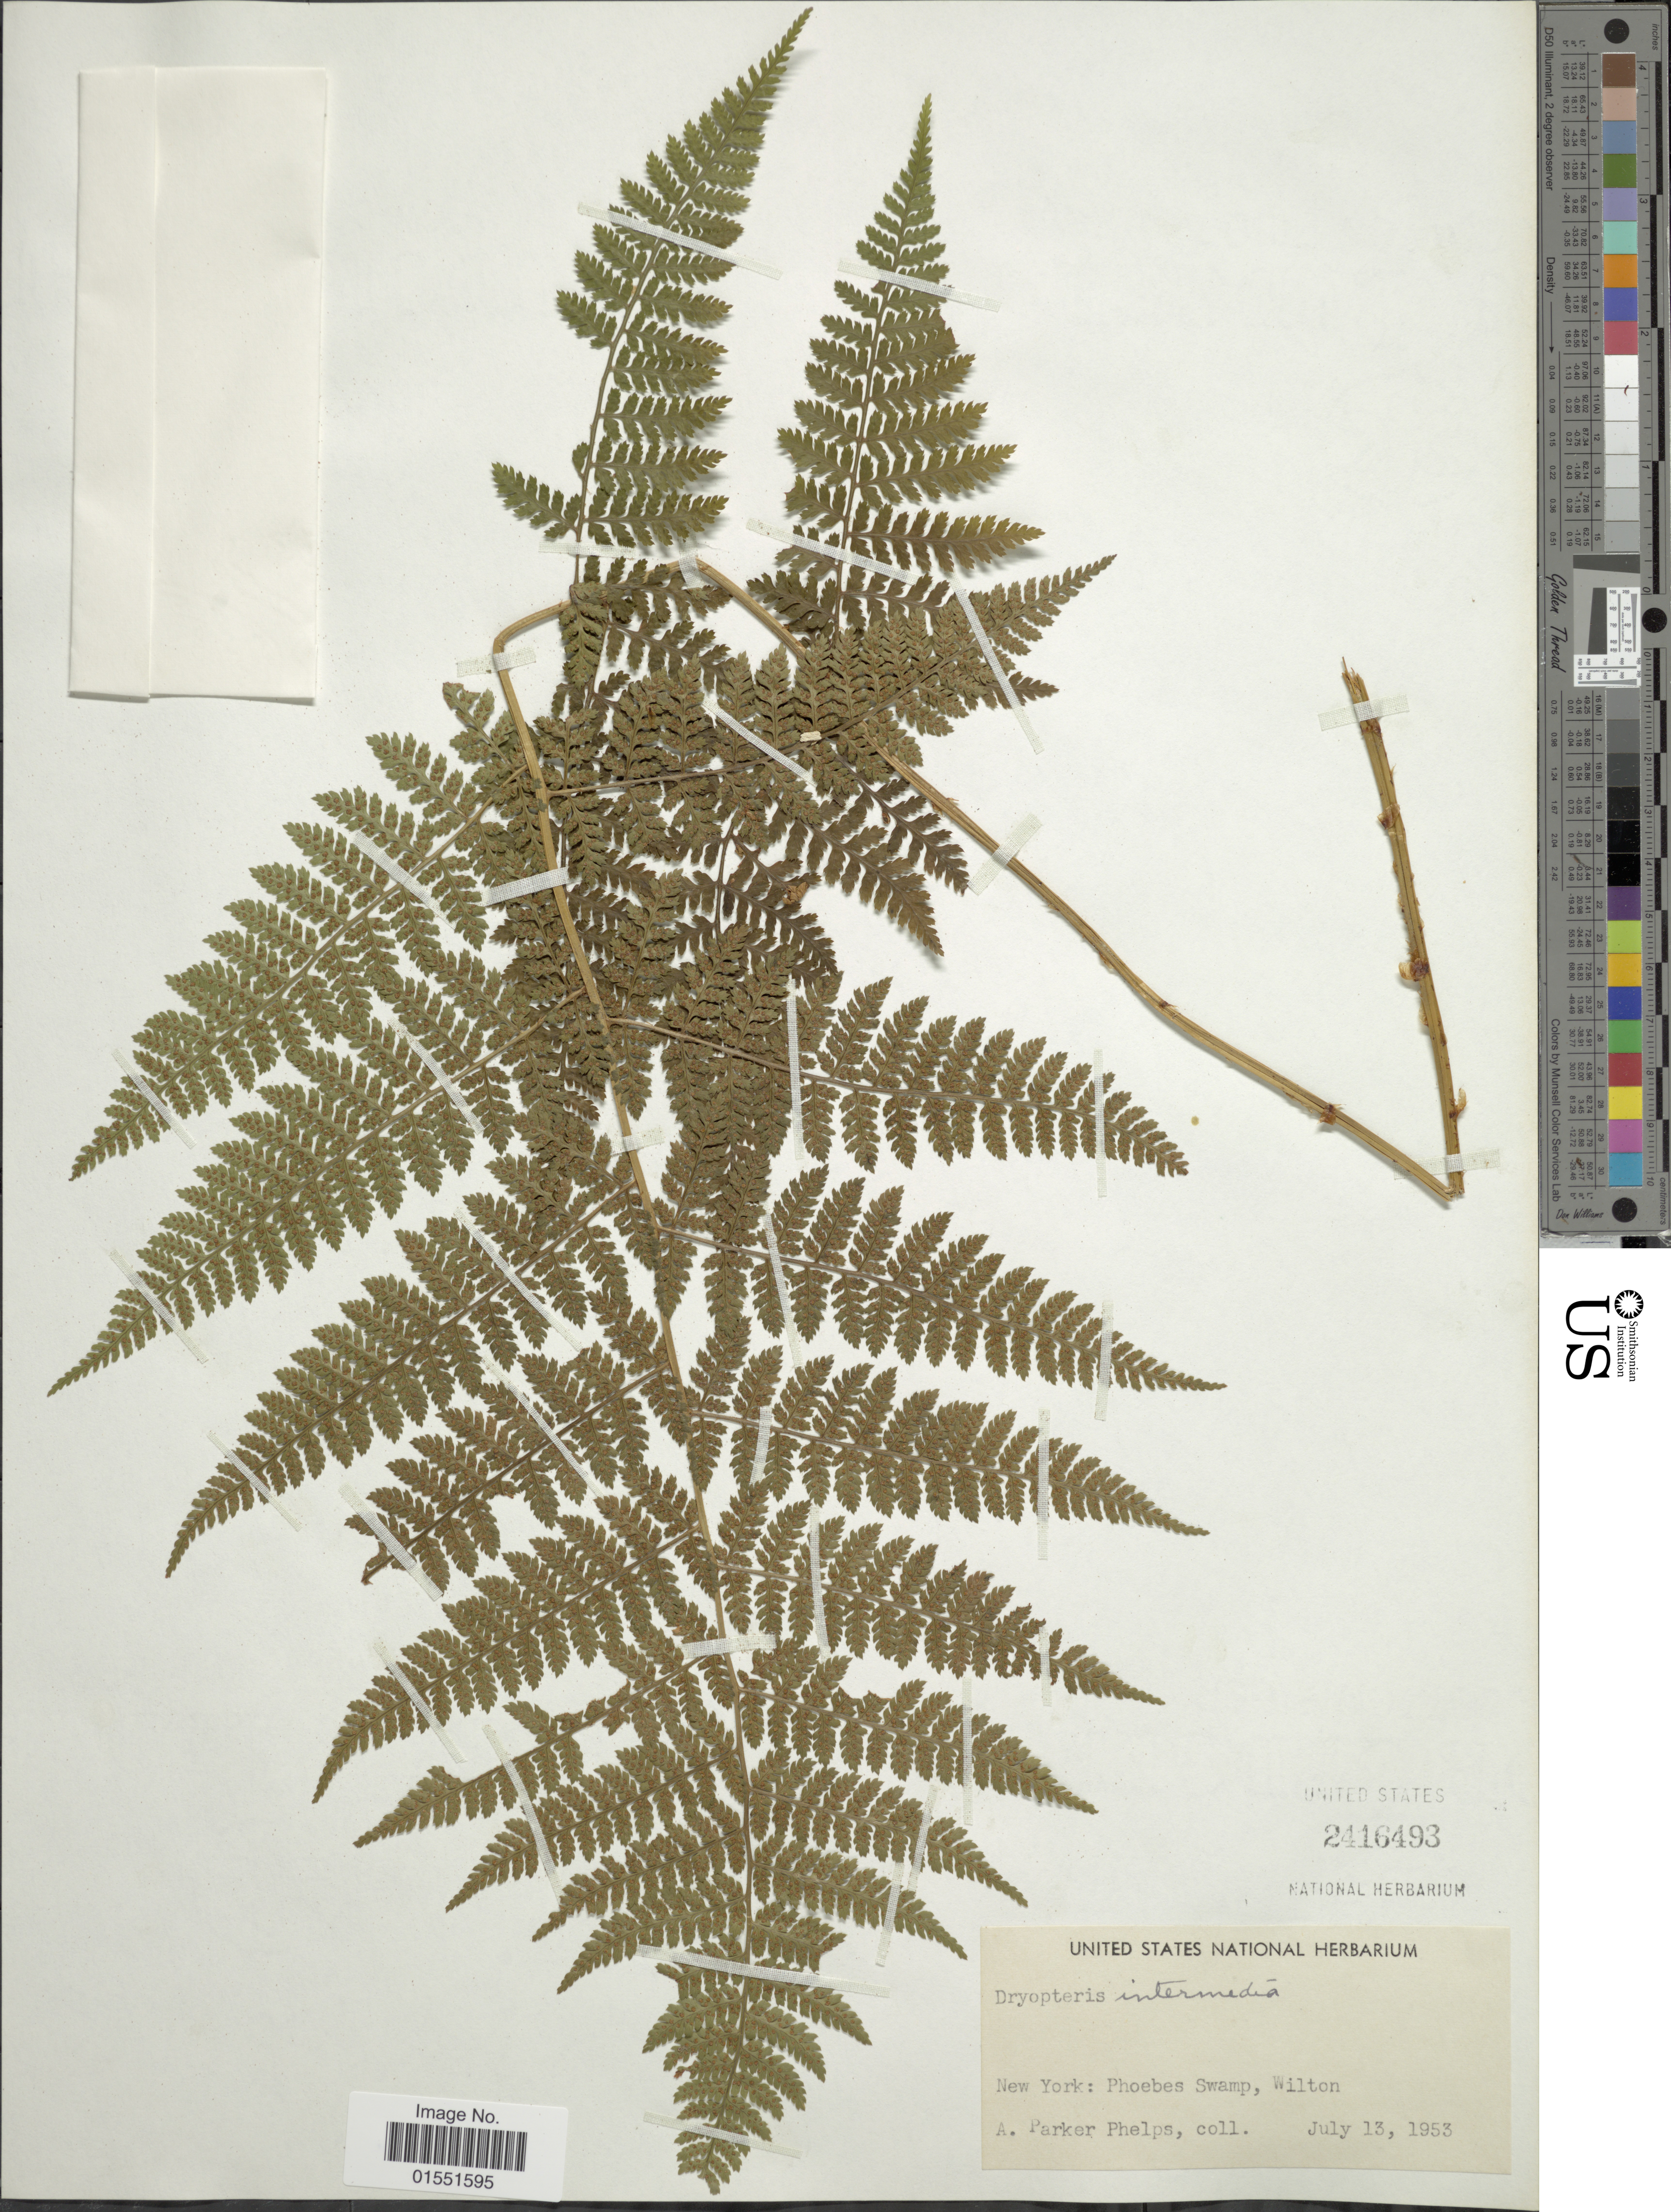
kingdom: Plantae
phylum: Tracheophyta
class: Polypodiopsida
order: Polypodiales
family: Dryopteridaceae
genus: Dryopteris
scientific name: Dryopteris intermedia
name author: (Muhl.) A. Gray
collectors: A. Phelps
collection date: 1953-07-13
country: United States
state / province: New York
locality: Phoebes Swamp, Wilton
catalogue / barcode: US 2416493